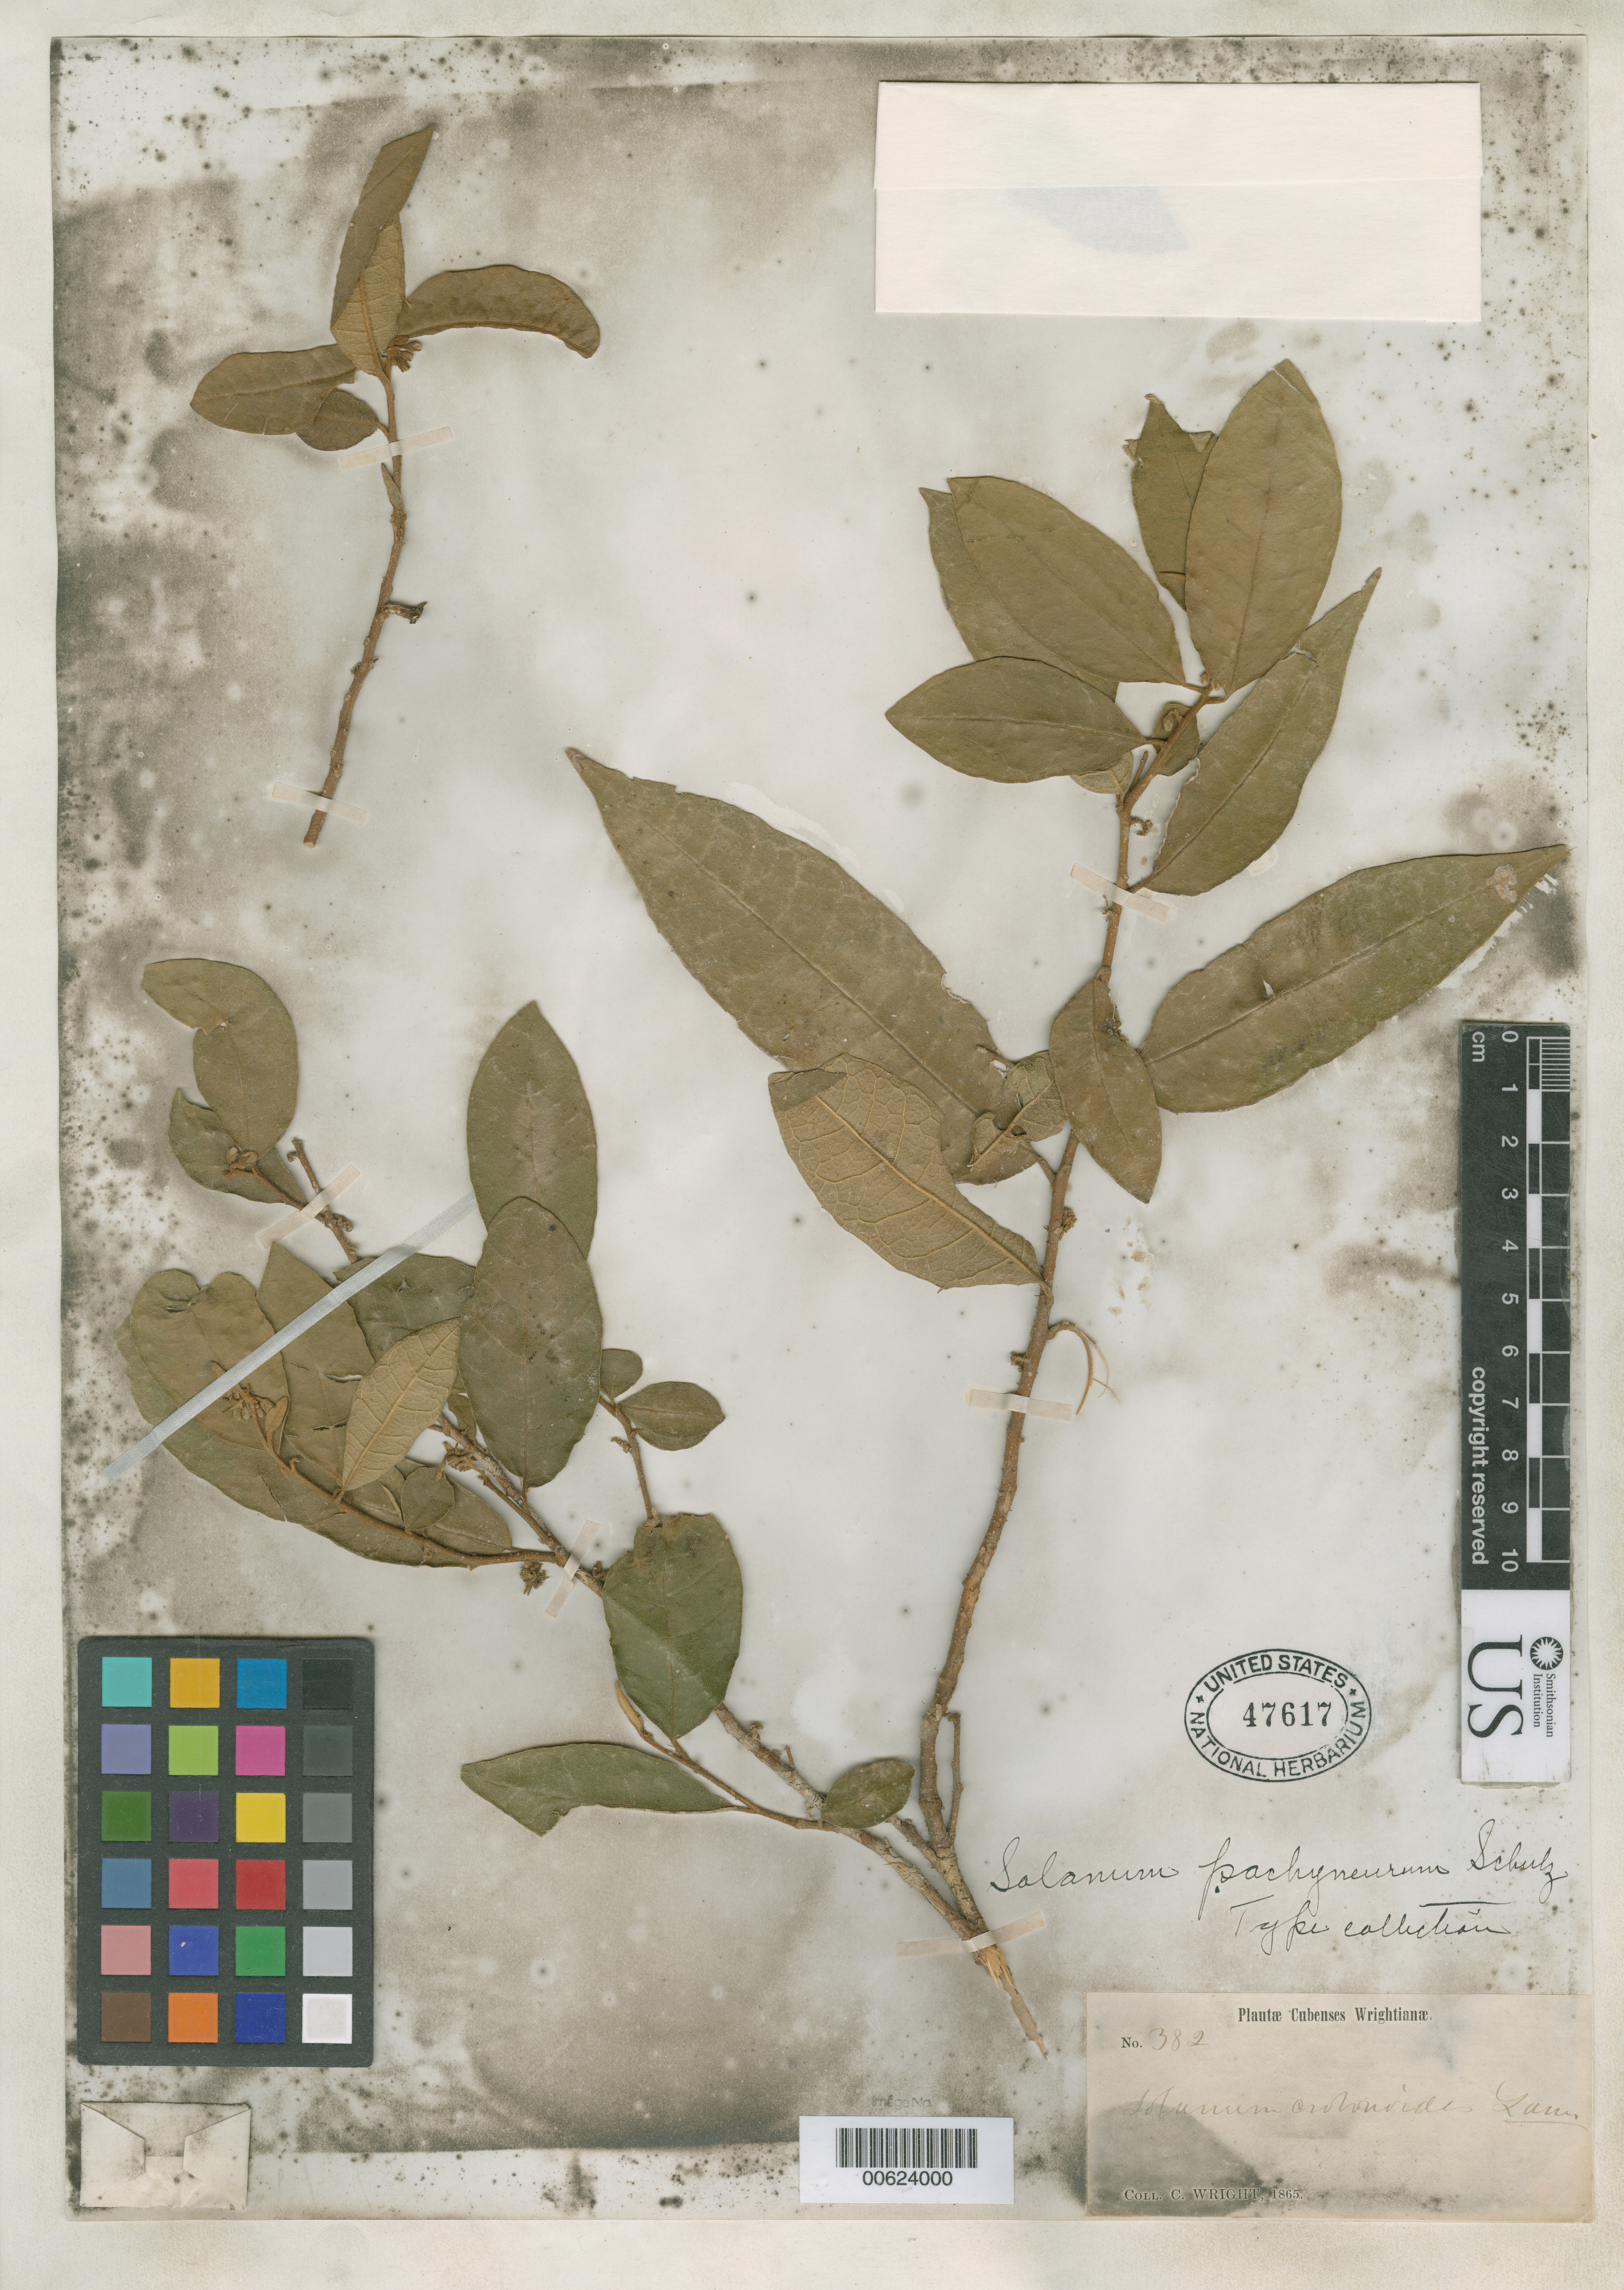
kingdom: Plantae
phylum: Tracheophyta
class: Magnoliopsida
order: Solanales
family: Solanaceae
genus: Solanum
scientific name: Solanum pachyneurum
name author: O.E. Schulz in Urb.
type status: Syntype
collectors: C. Wright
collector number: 382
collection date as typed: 1865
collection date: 1865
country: Cuba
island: Greater Antilles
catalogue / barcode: US 47617